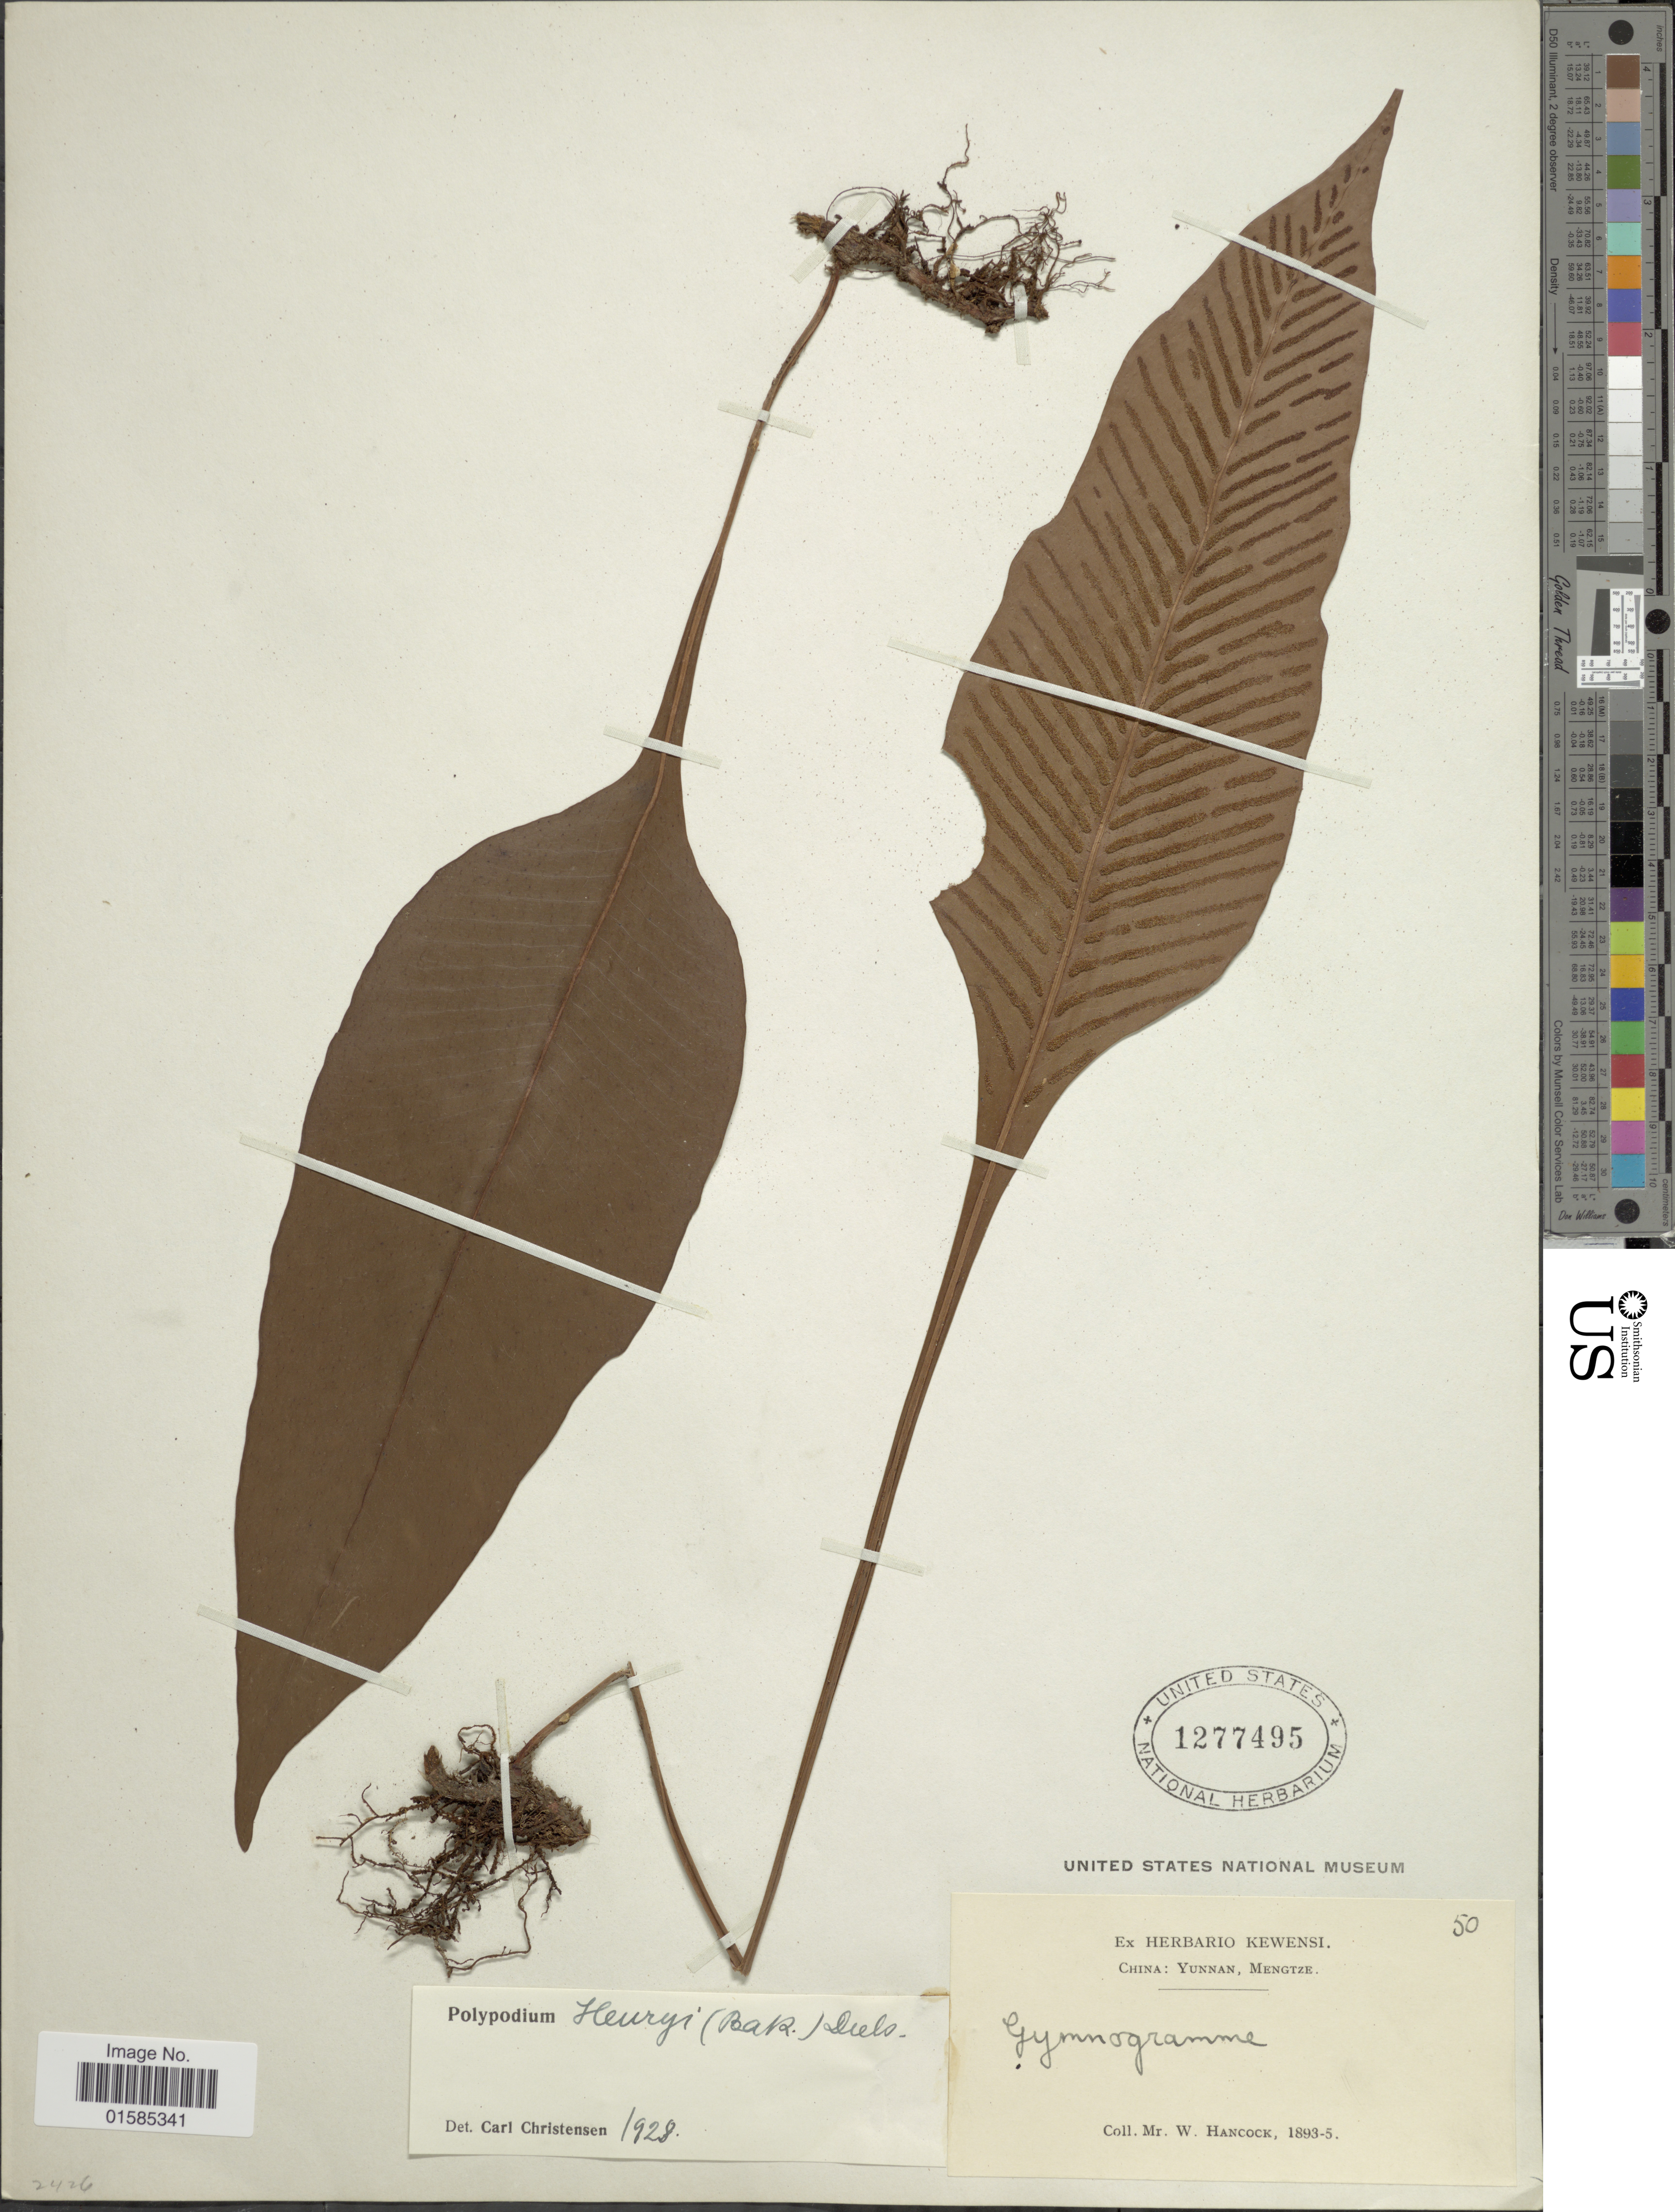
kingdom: Plantae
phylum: Tracheophyta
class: Polypodiopsida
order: Polypodiales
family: Polypodiaceae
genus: Leptochilus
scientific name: Leptochilus henryi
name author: (Baker) X.C. Zhang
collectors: W. Hancock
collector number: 50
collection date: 1893/1895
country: China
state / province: Yunnan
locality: China: Yunnan, Mengtze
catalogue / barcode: US 1277495